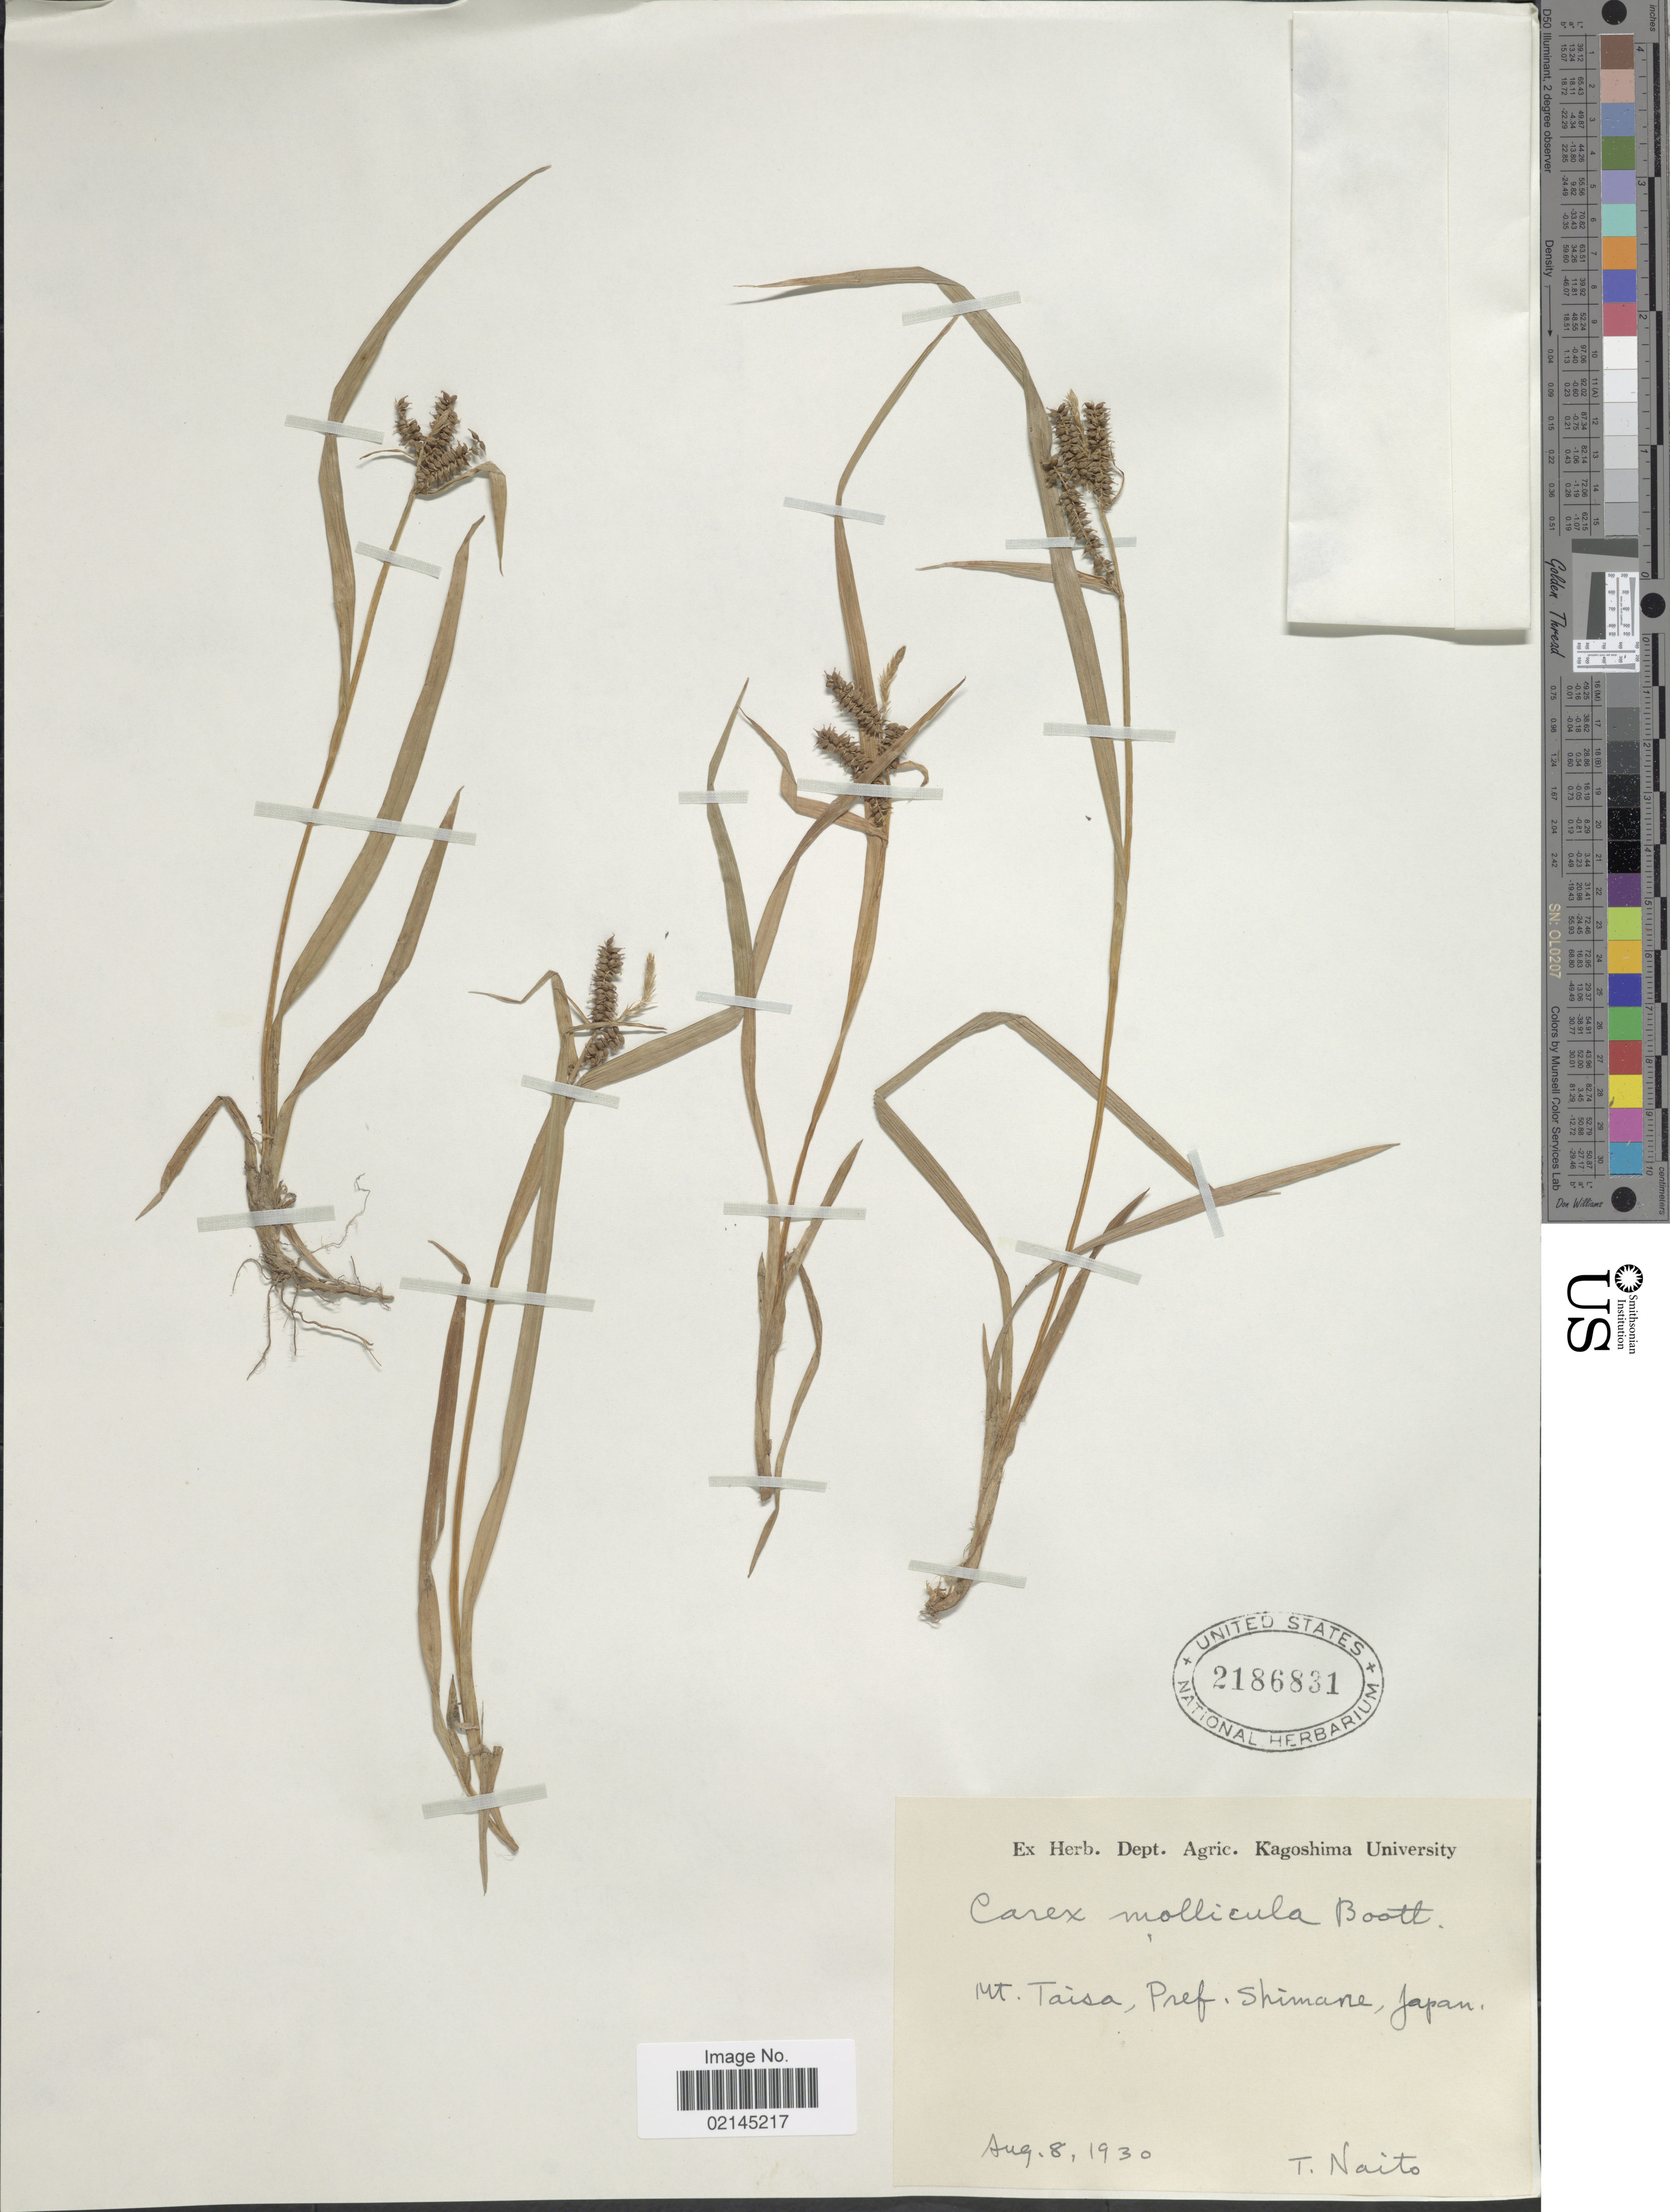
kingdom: Plantae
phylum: Tracheophyta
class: Liliopsida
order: Poales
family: Cyperaceae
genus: Carex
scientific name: Carex mollicula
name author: Boott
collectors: T. Naito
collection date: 1930-08-08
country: Japan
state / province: Simane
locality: Mt. Taisa, Pref. Shimane, Japan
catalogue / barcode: US 2186831